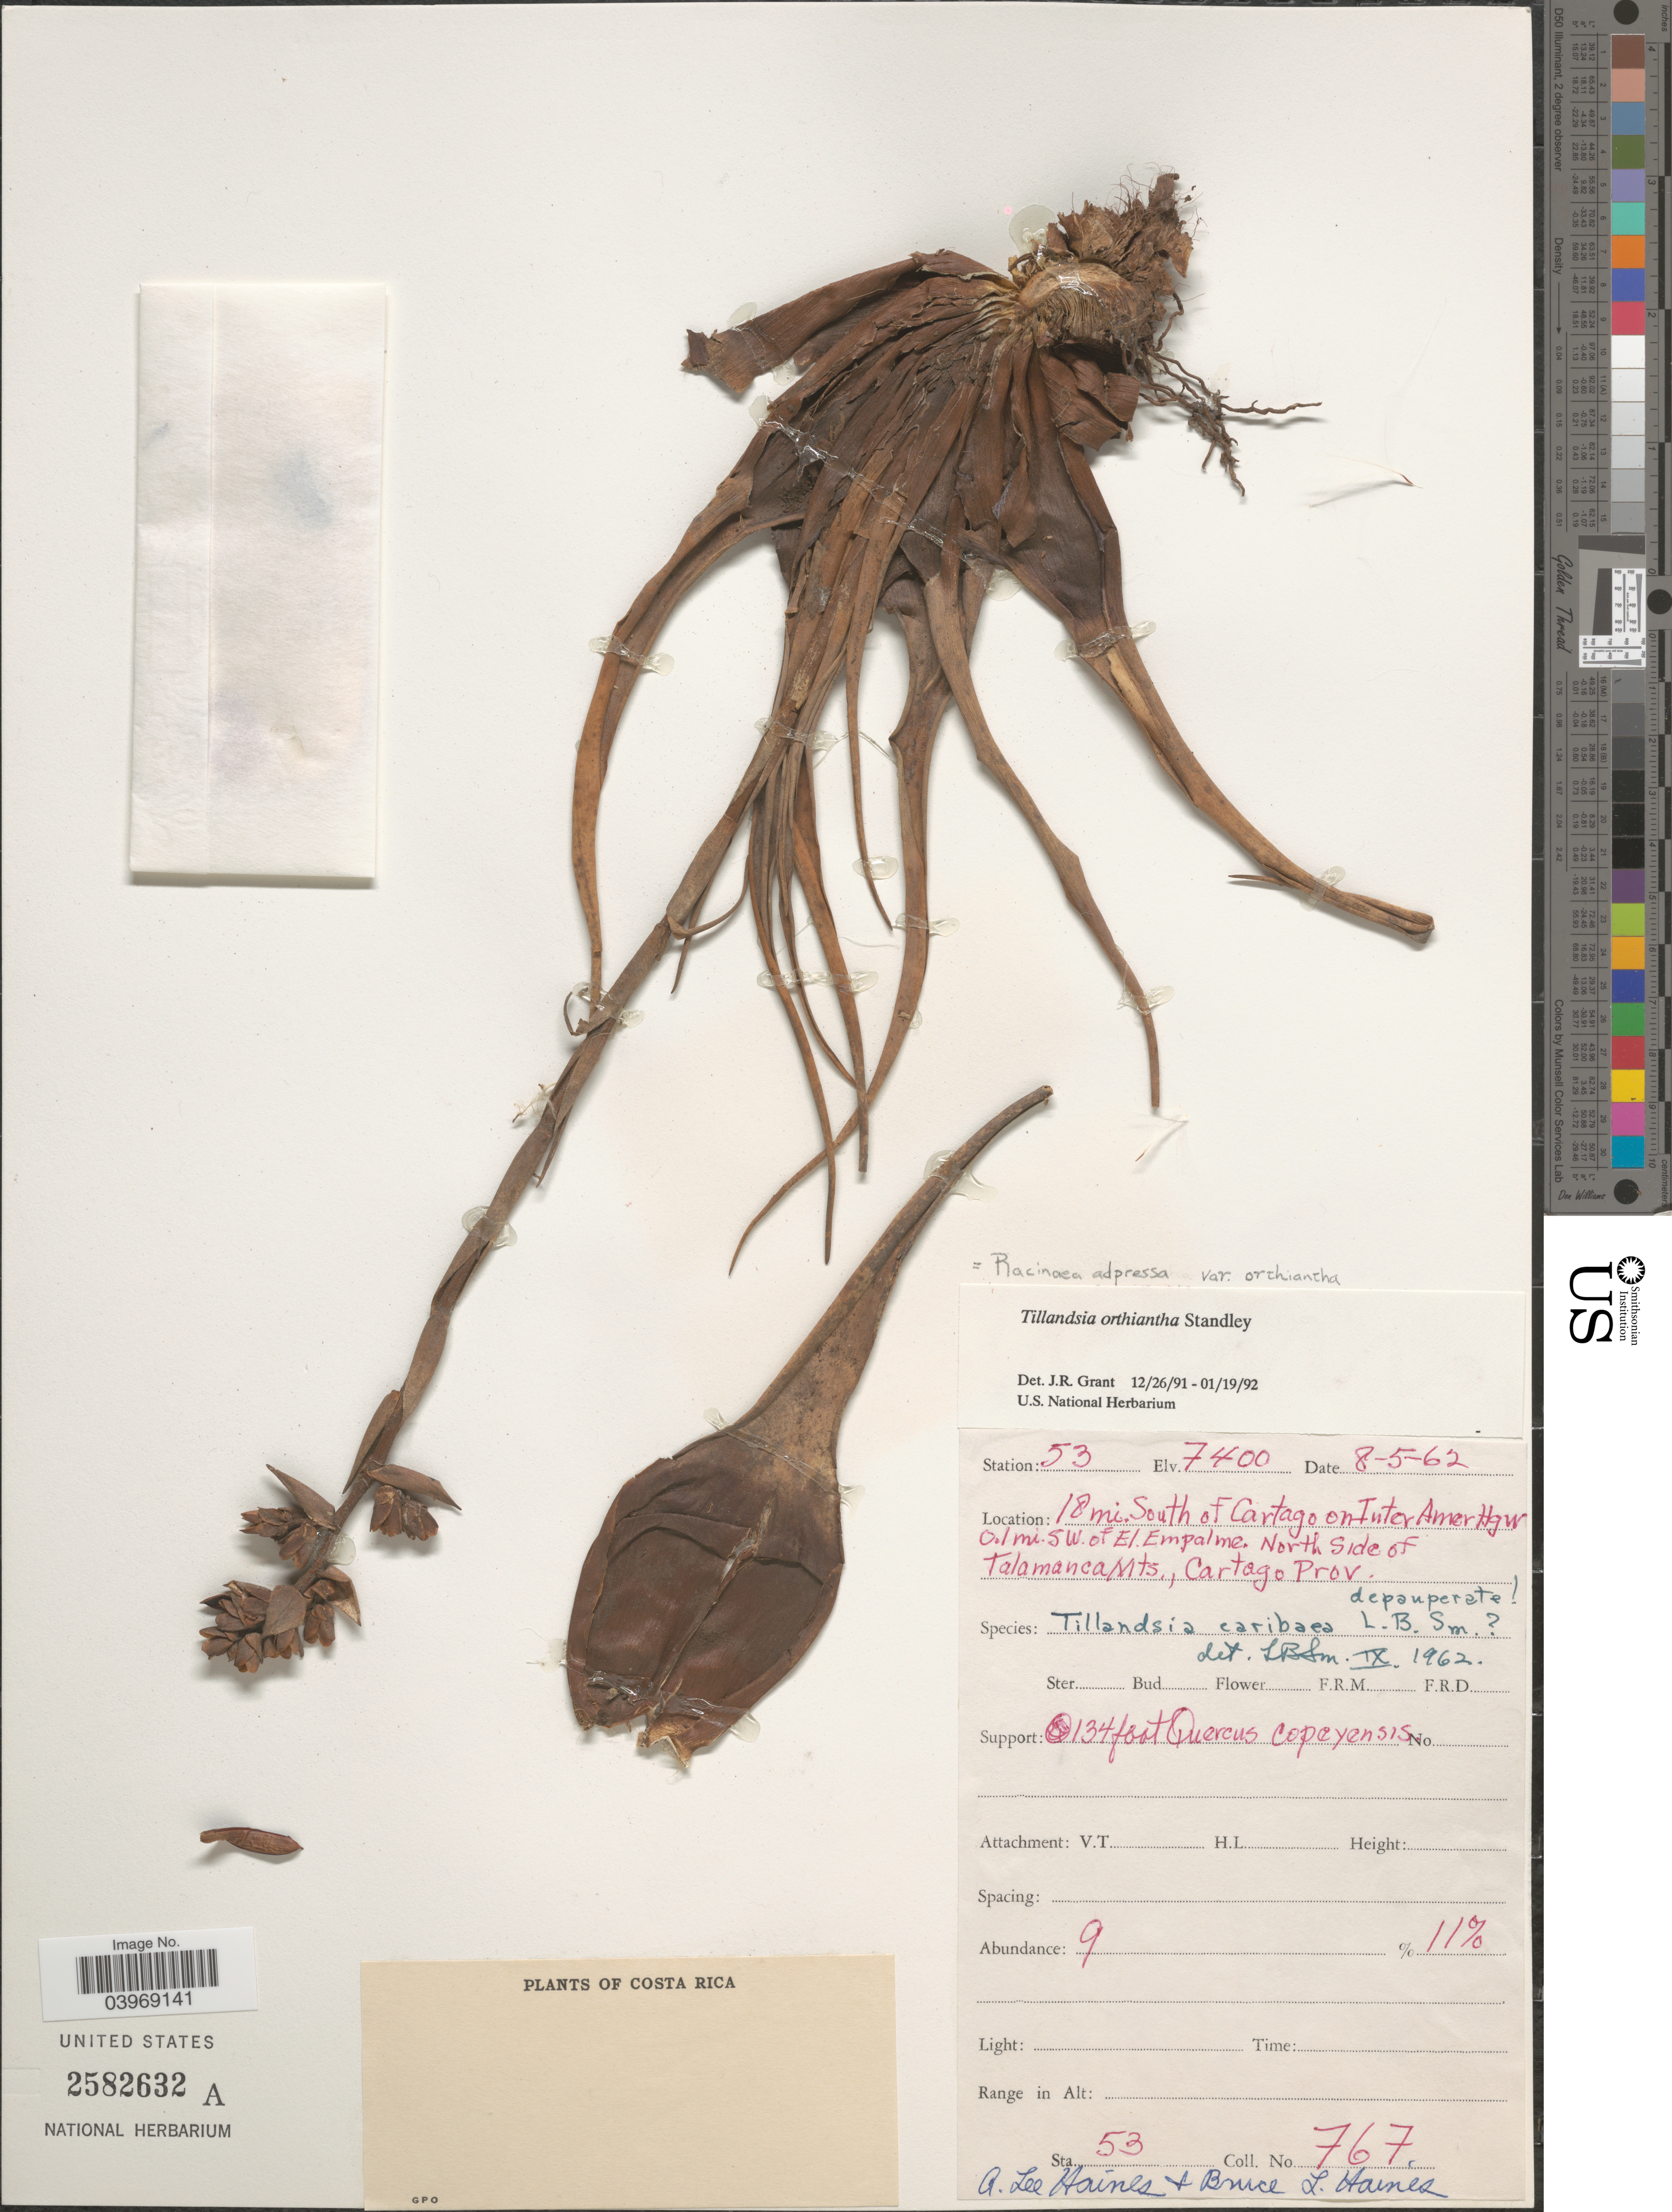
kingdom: Plantae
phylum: Tracheophyta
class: Liliopsida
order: Poales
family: Bromeliaceae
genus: Racinaea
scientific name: Racinaea adpressa subsp. orthiantha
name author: (Standl.) J.R. Grant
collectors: A. L. Haines & B. L. Haines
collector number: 767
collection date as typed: Transcribed d/m/y: 8/5/62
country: Costa Rica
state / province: Cartago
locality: Station 53. 18 mi. South of Cartago on Inter Amer. Hgw. 0.1 mi. SW of El Empalme, north side of Talamanca Mts.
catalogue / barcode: US 2582632A